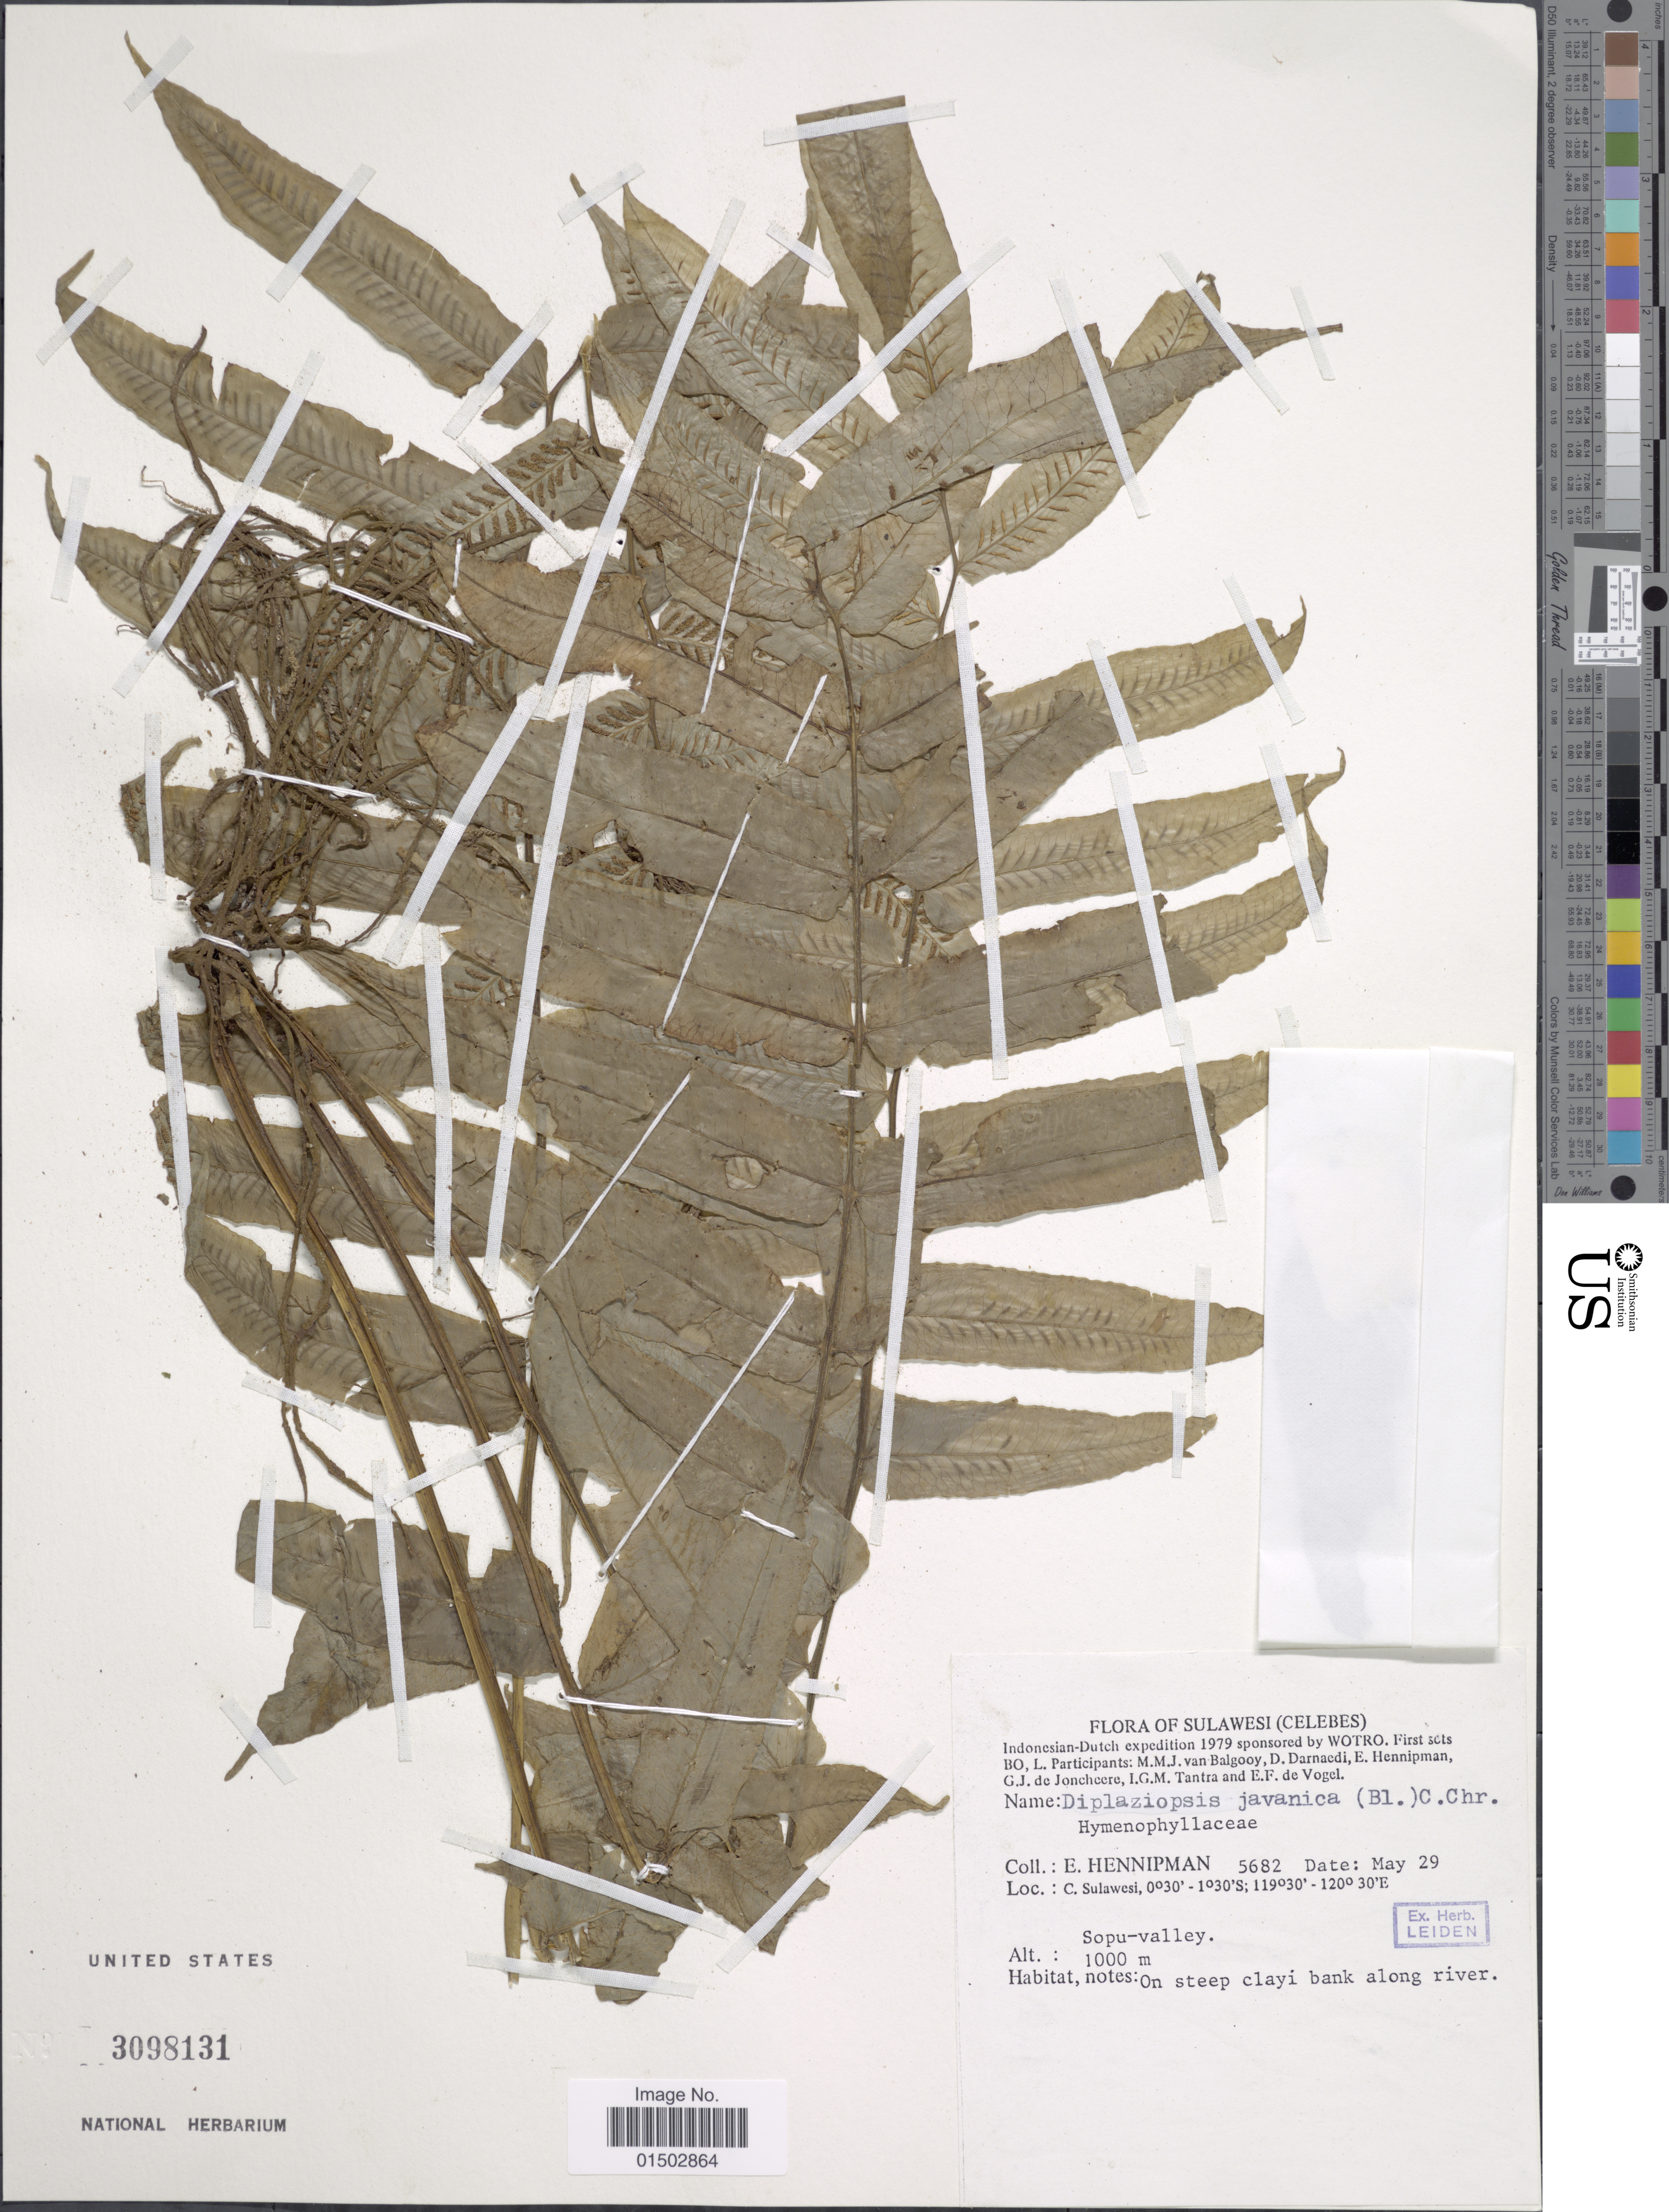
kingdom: Plantae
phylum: Tracheophyta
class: Polypodiopsida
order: Polypodiales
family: Diplaziopsidaceae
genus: Diplaziopsis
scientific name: Diplaziopsis javanica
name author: (Blume) C. Chr.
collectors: E. Hennipman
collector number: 5682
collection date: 1979-05-29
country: Indonesia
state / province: Sulawesi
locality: C. Sulawesi, Sopu-valley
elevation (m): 1000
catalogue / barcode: US 3098131